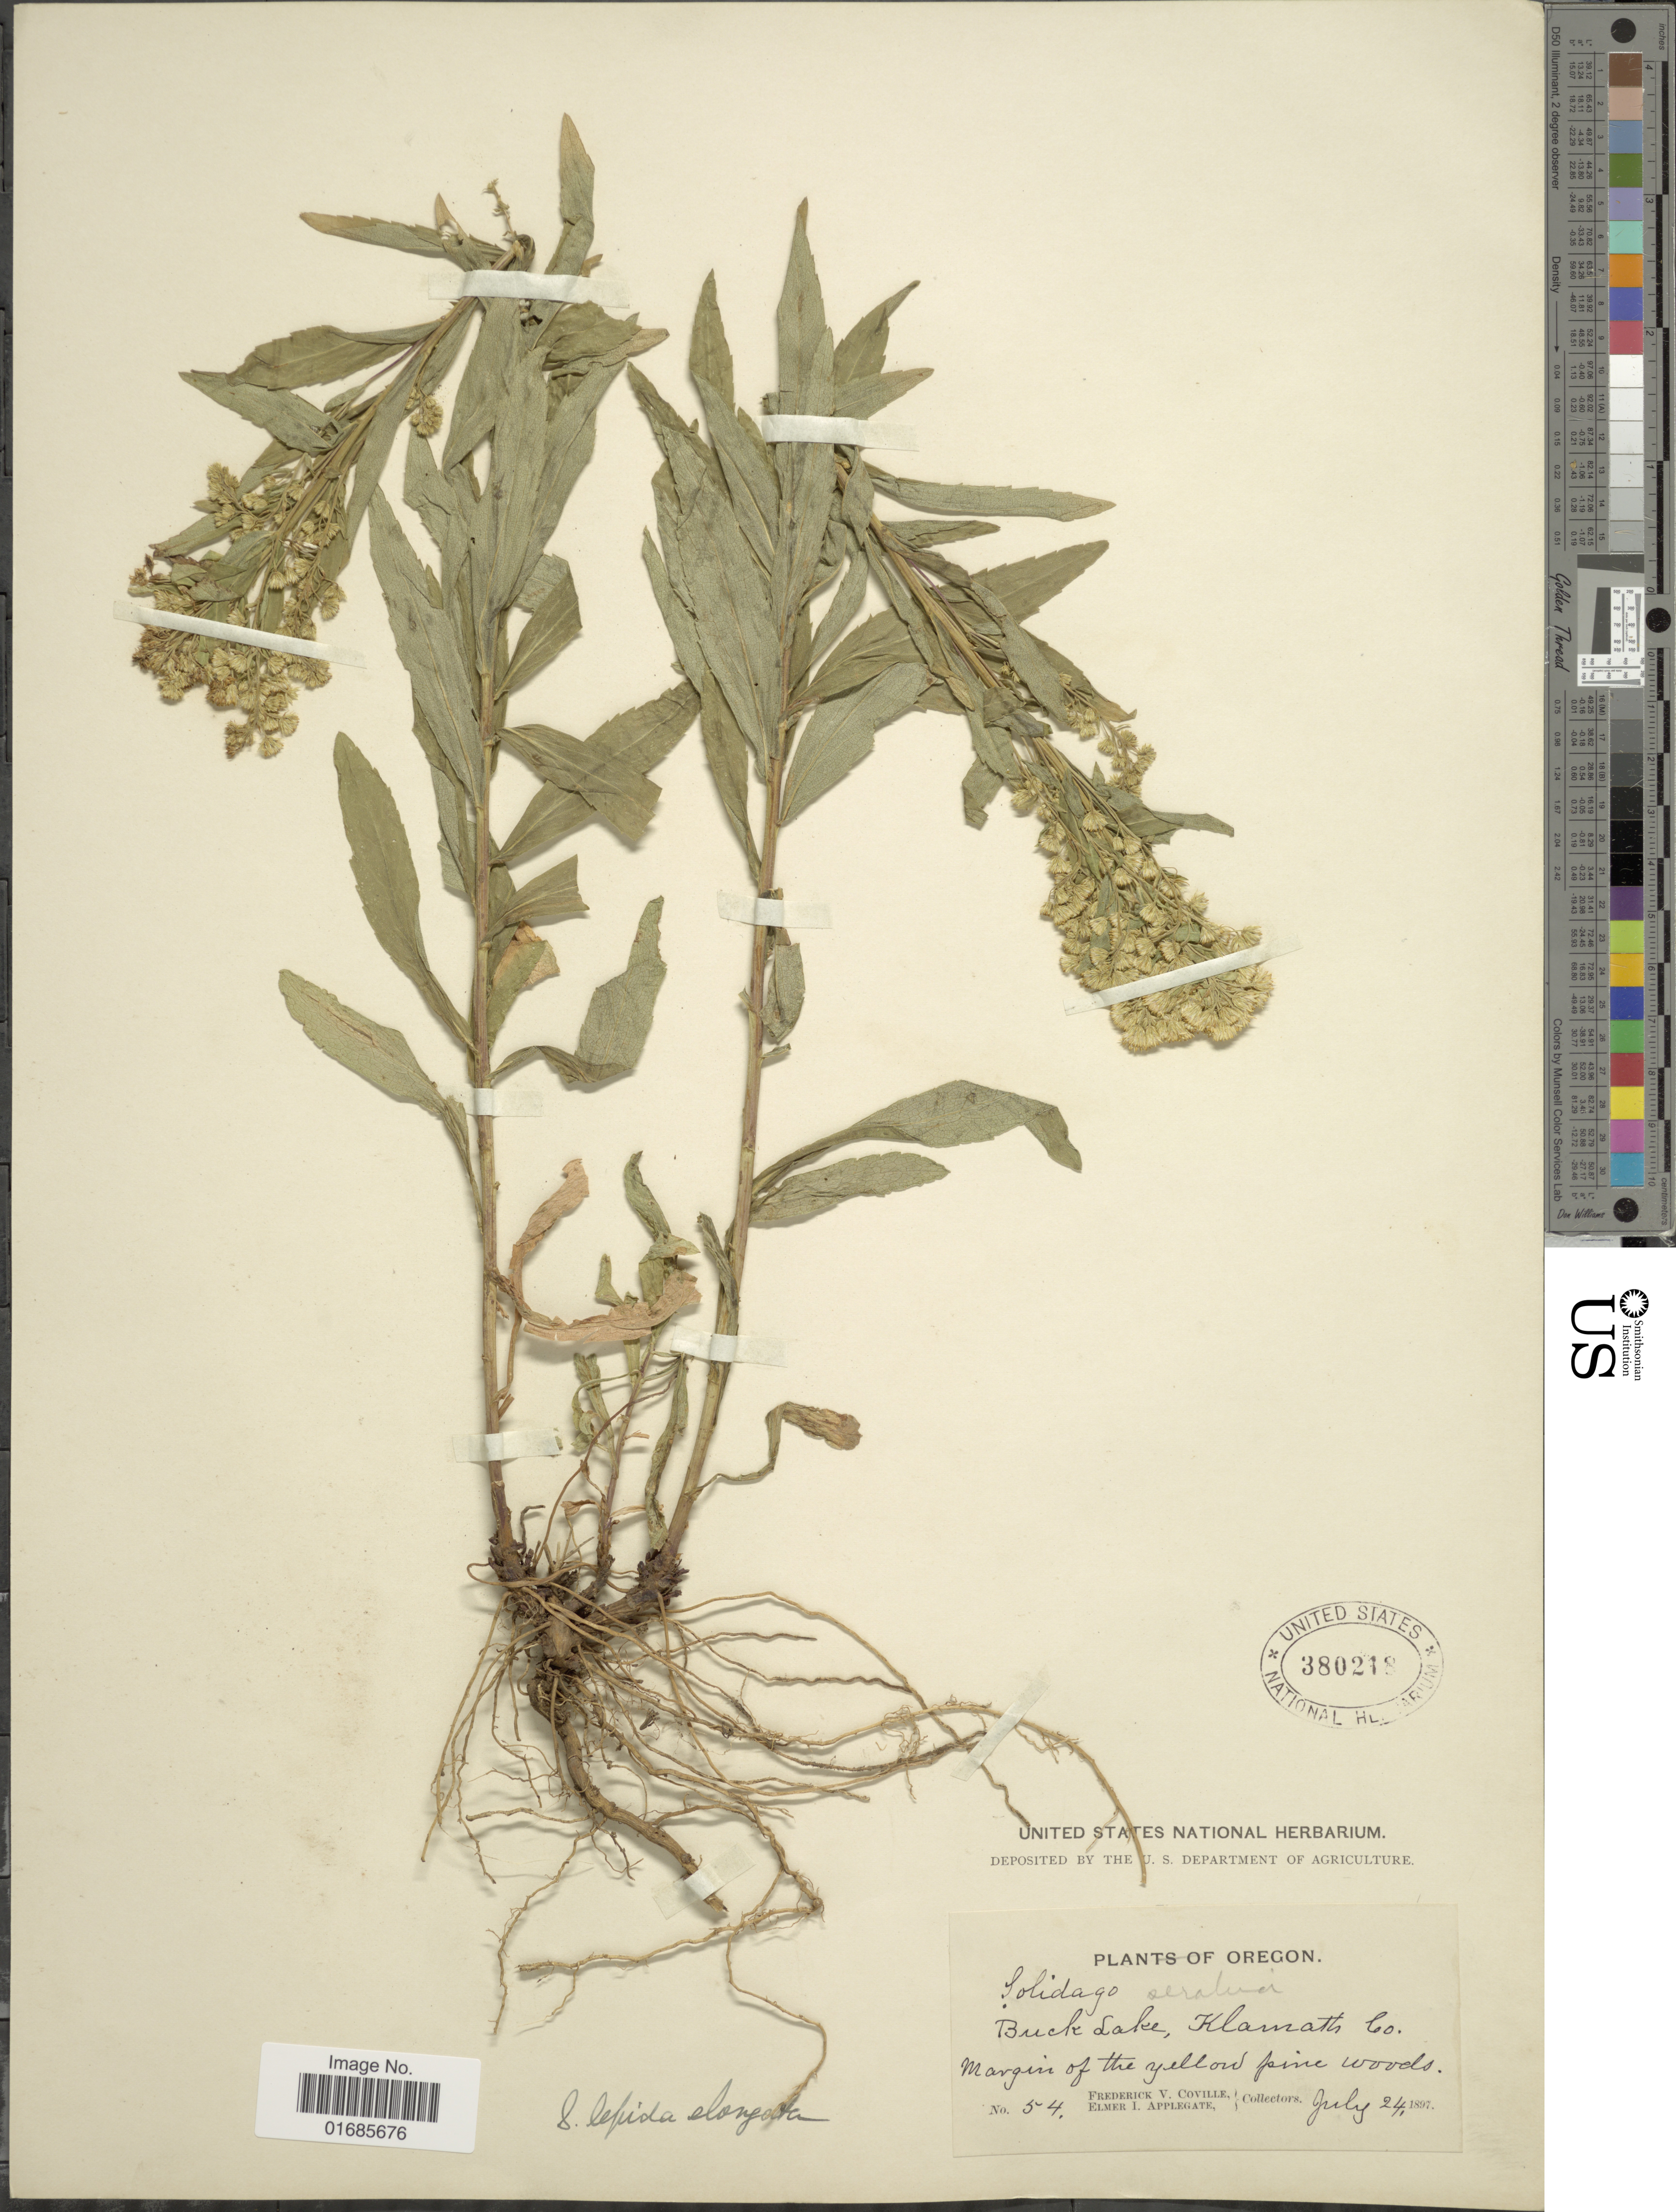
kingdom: Plantae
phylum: Tracheophyta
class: Magnoliopsida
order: Asterales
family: Asteraceae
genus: Solidago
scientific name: Solidago canadensis var. salebrosa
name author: (Piper) M.E. Jones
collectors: F. V. Coville & E. I. Applegate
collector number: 54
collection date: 1897-07-24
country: United States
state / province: Oregon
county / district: Klamath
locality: Buck Lake, Klamath Co.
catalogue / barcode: US 380218